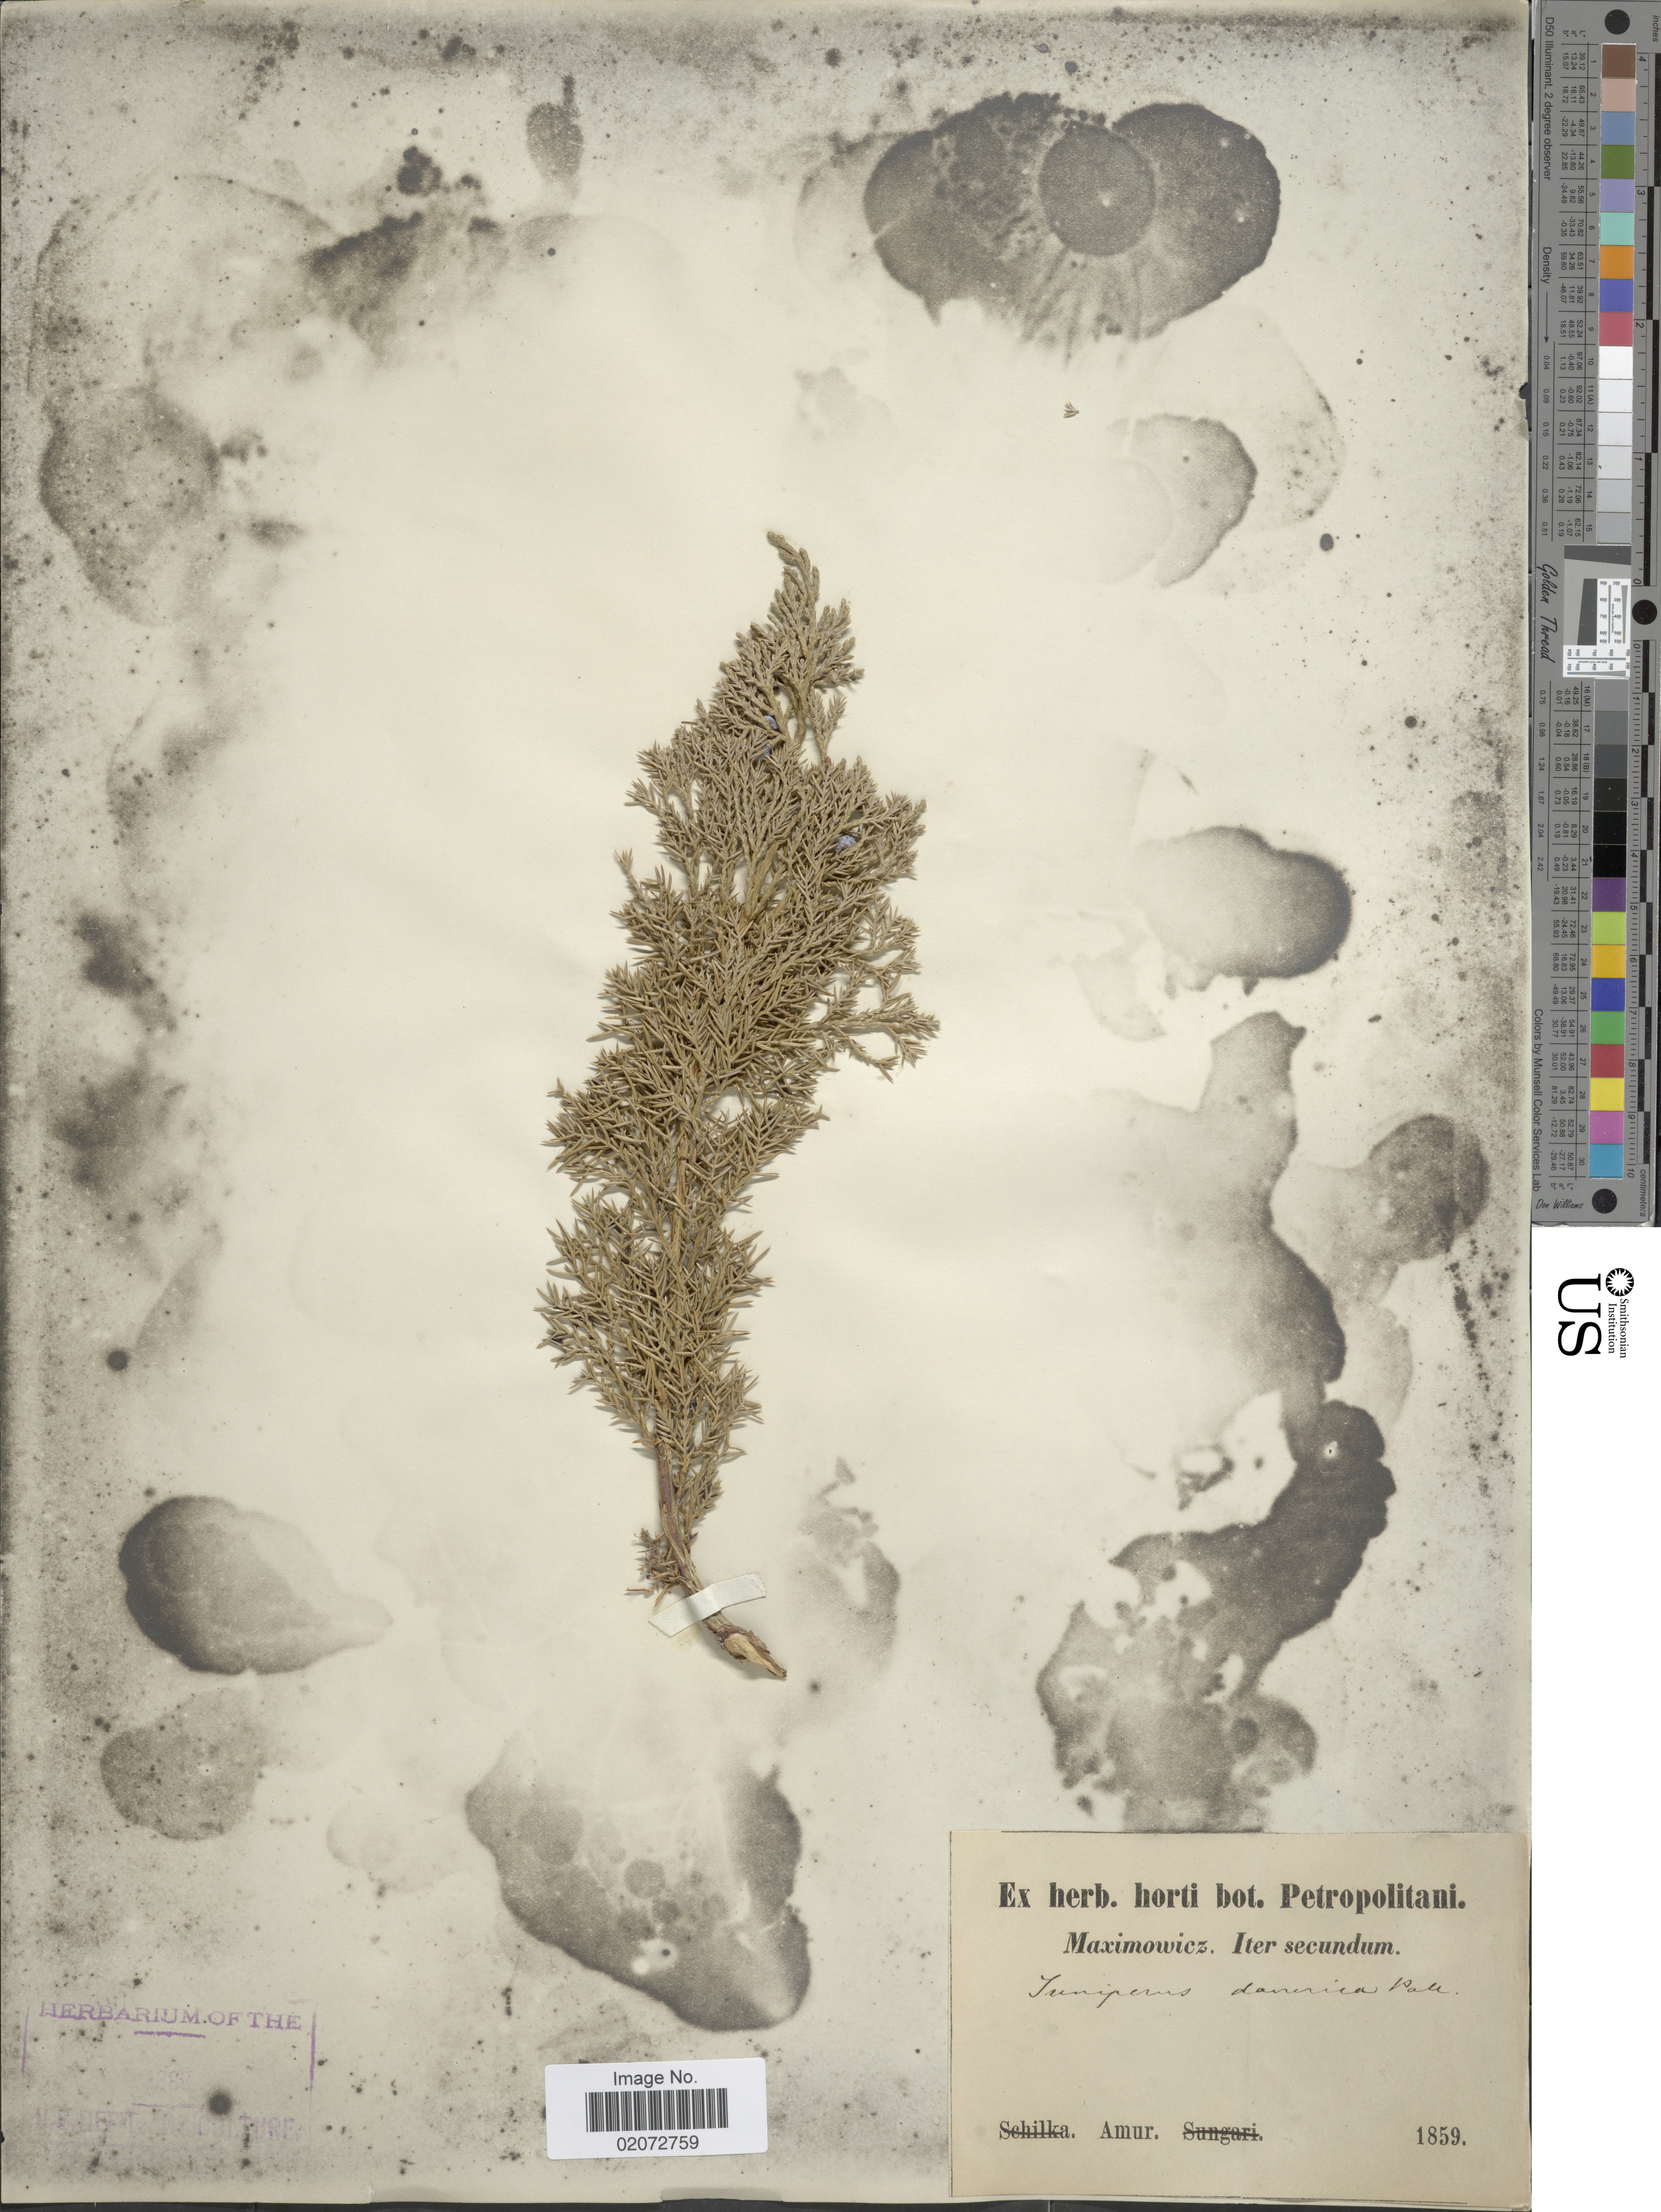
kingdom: Plantae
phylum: Tracheophyta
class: Pinopsida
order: Pinales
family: Cupressaceae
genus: Juniperus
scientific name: Juniperus davurica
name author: Pall.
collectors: Maximowicz, --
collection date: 1859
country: Russian Federation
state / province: Amur